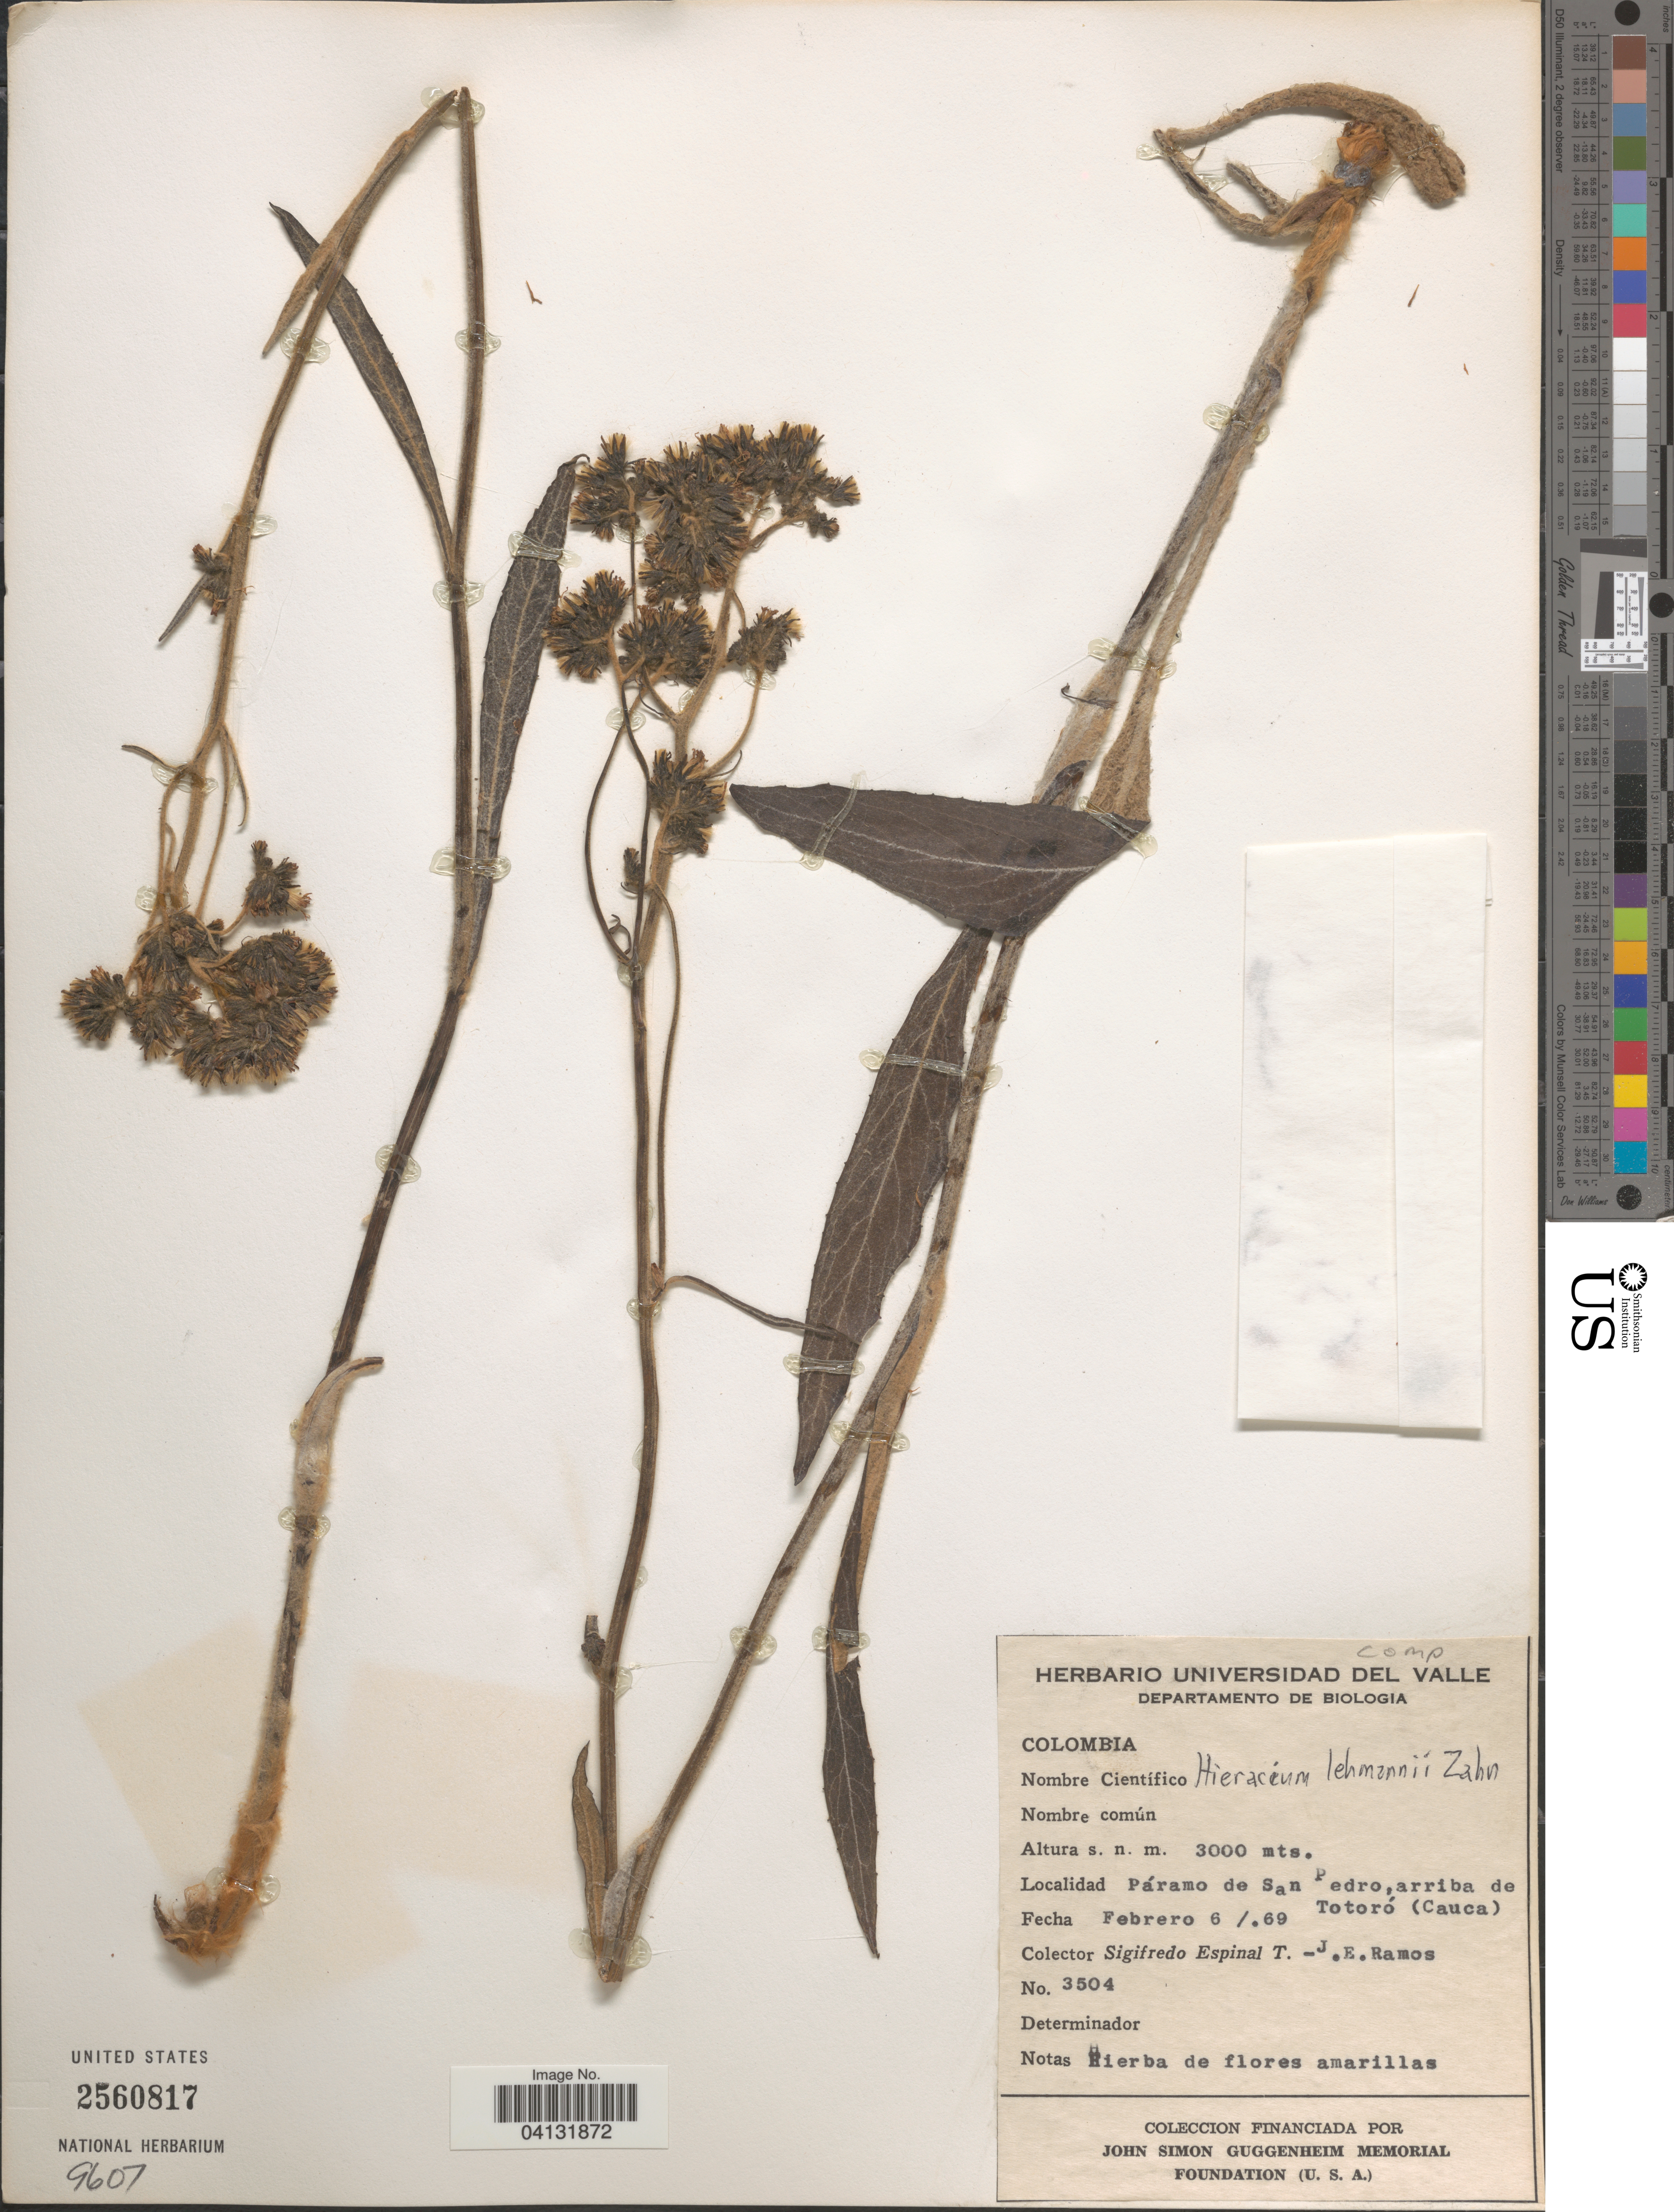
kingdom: Plantae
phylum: Tracheophyta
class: Magnoliopsida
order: Asterales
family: Asteraceae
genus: Hieracium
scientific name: Hieracium lehmannii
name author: Zahn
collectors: S. Espinal T. & J. E. Ramos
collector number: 3504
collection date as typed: Transcribed d/m/y: 6/2/69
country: Colombia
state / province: Cauca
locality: Páramo de San Pedro, arriba de Totoró.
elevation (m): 3000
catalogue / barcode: US 2560817